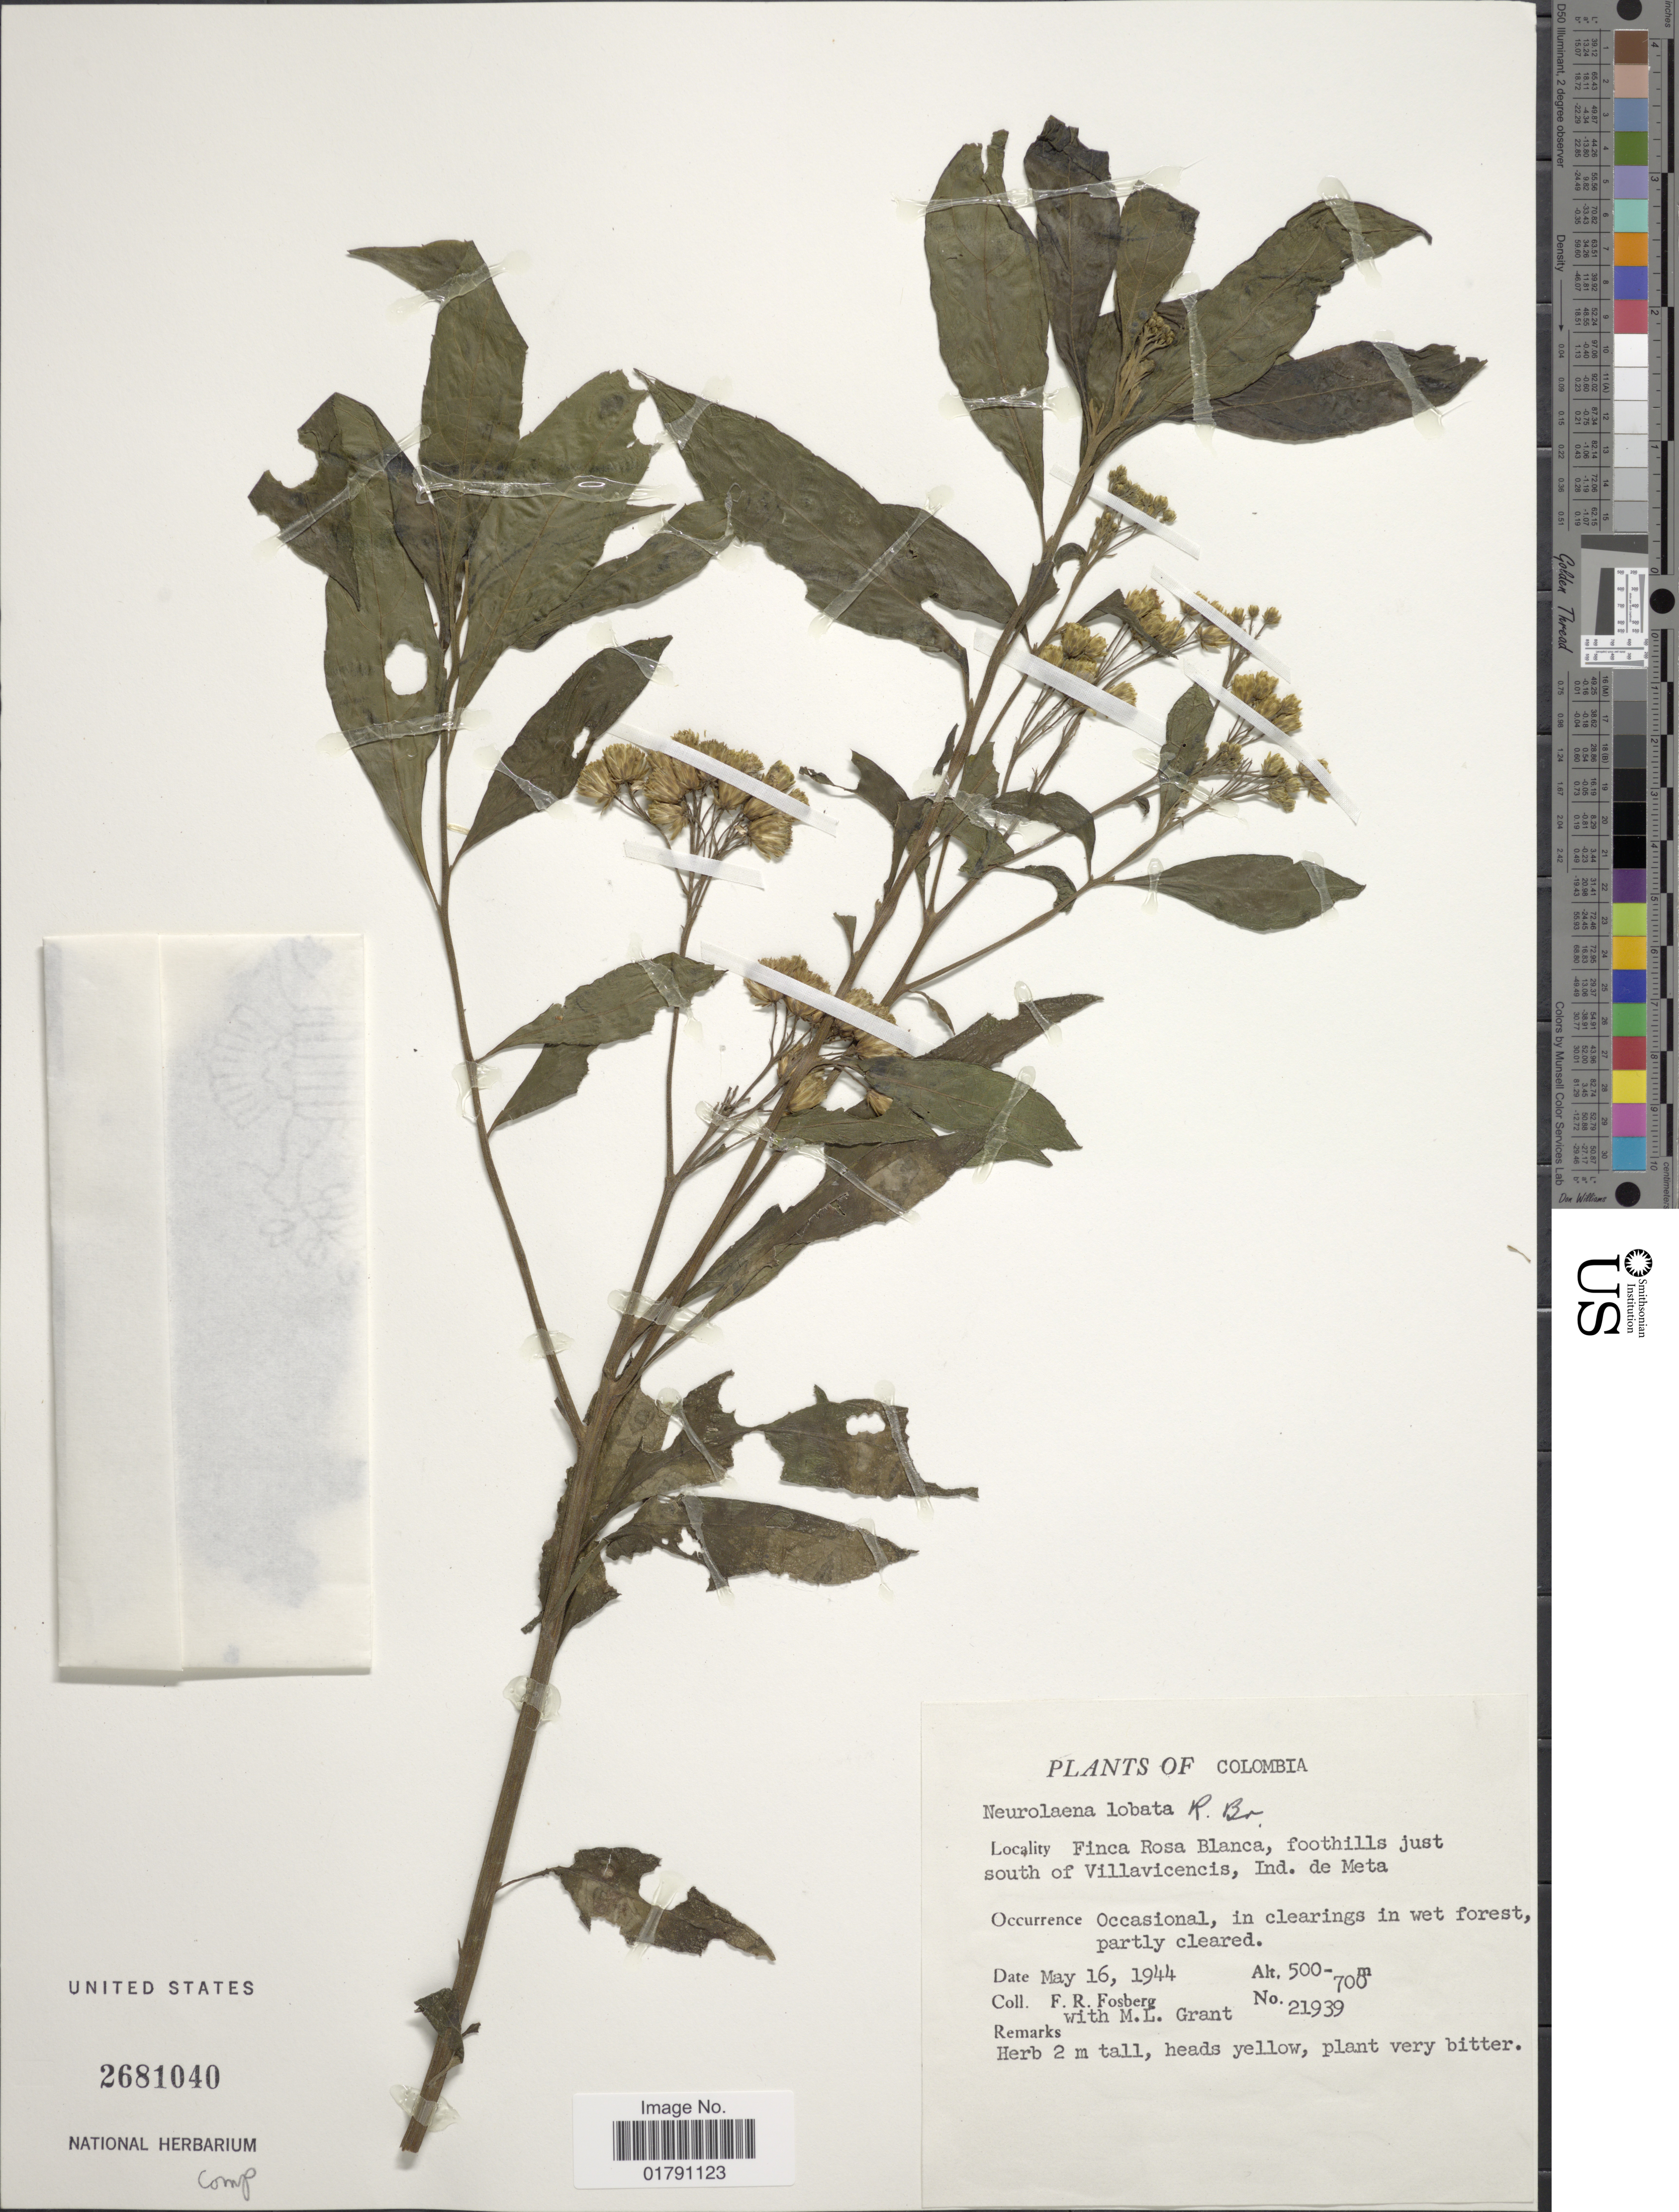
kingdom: Plantae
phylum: Tracheophyta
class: Magnoliopsida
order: Asterales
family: Asteraceae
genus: Neurolaena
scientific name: Neurolaena lobata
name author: (L.) R. Br. ex Cass.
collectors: F. R. Fosberg & M. L. Grant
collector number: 21939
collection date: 1944-05-16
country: Colombia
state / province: Meta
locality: Finca Rosa Blanca, foothills just south of Villavicencis, Ind. de Meta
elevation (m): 500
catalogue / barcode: US 2681040